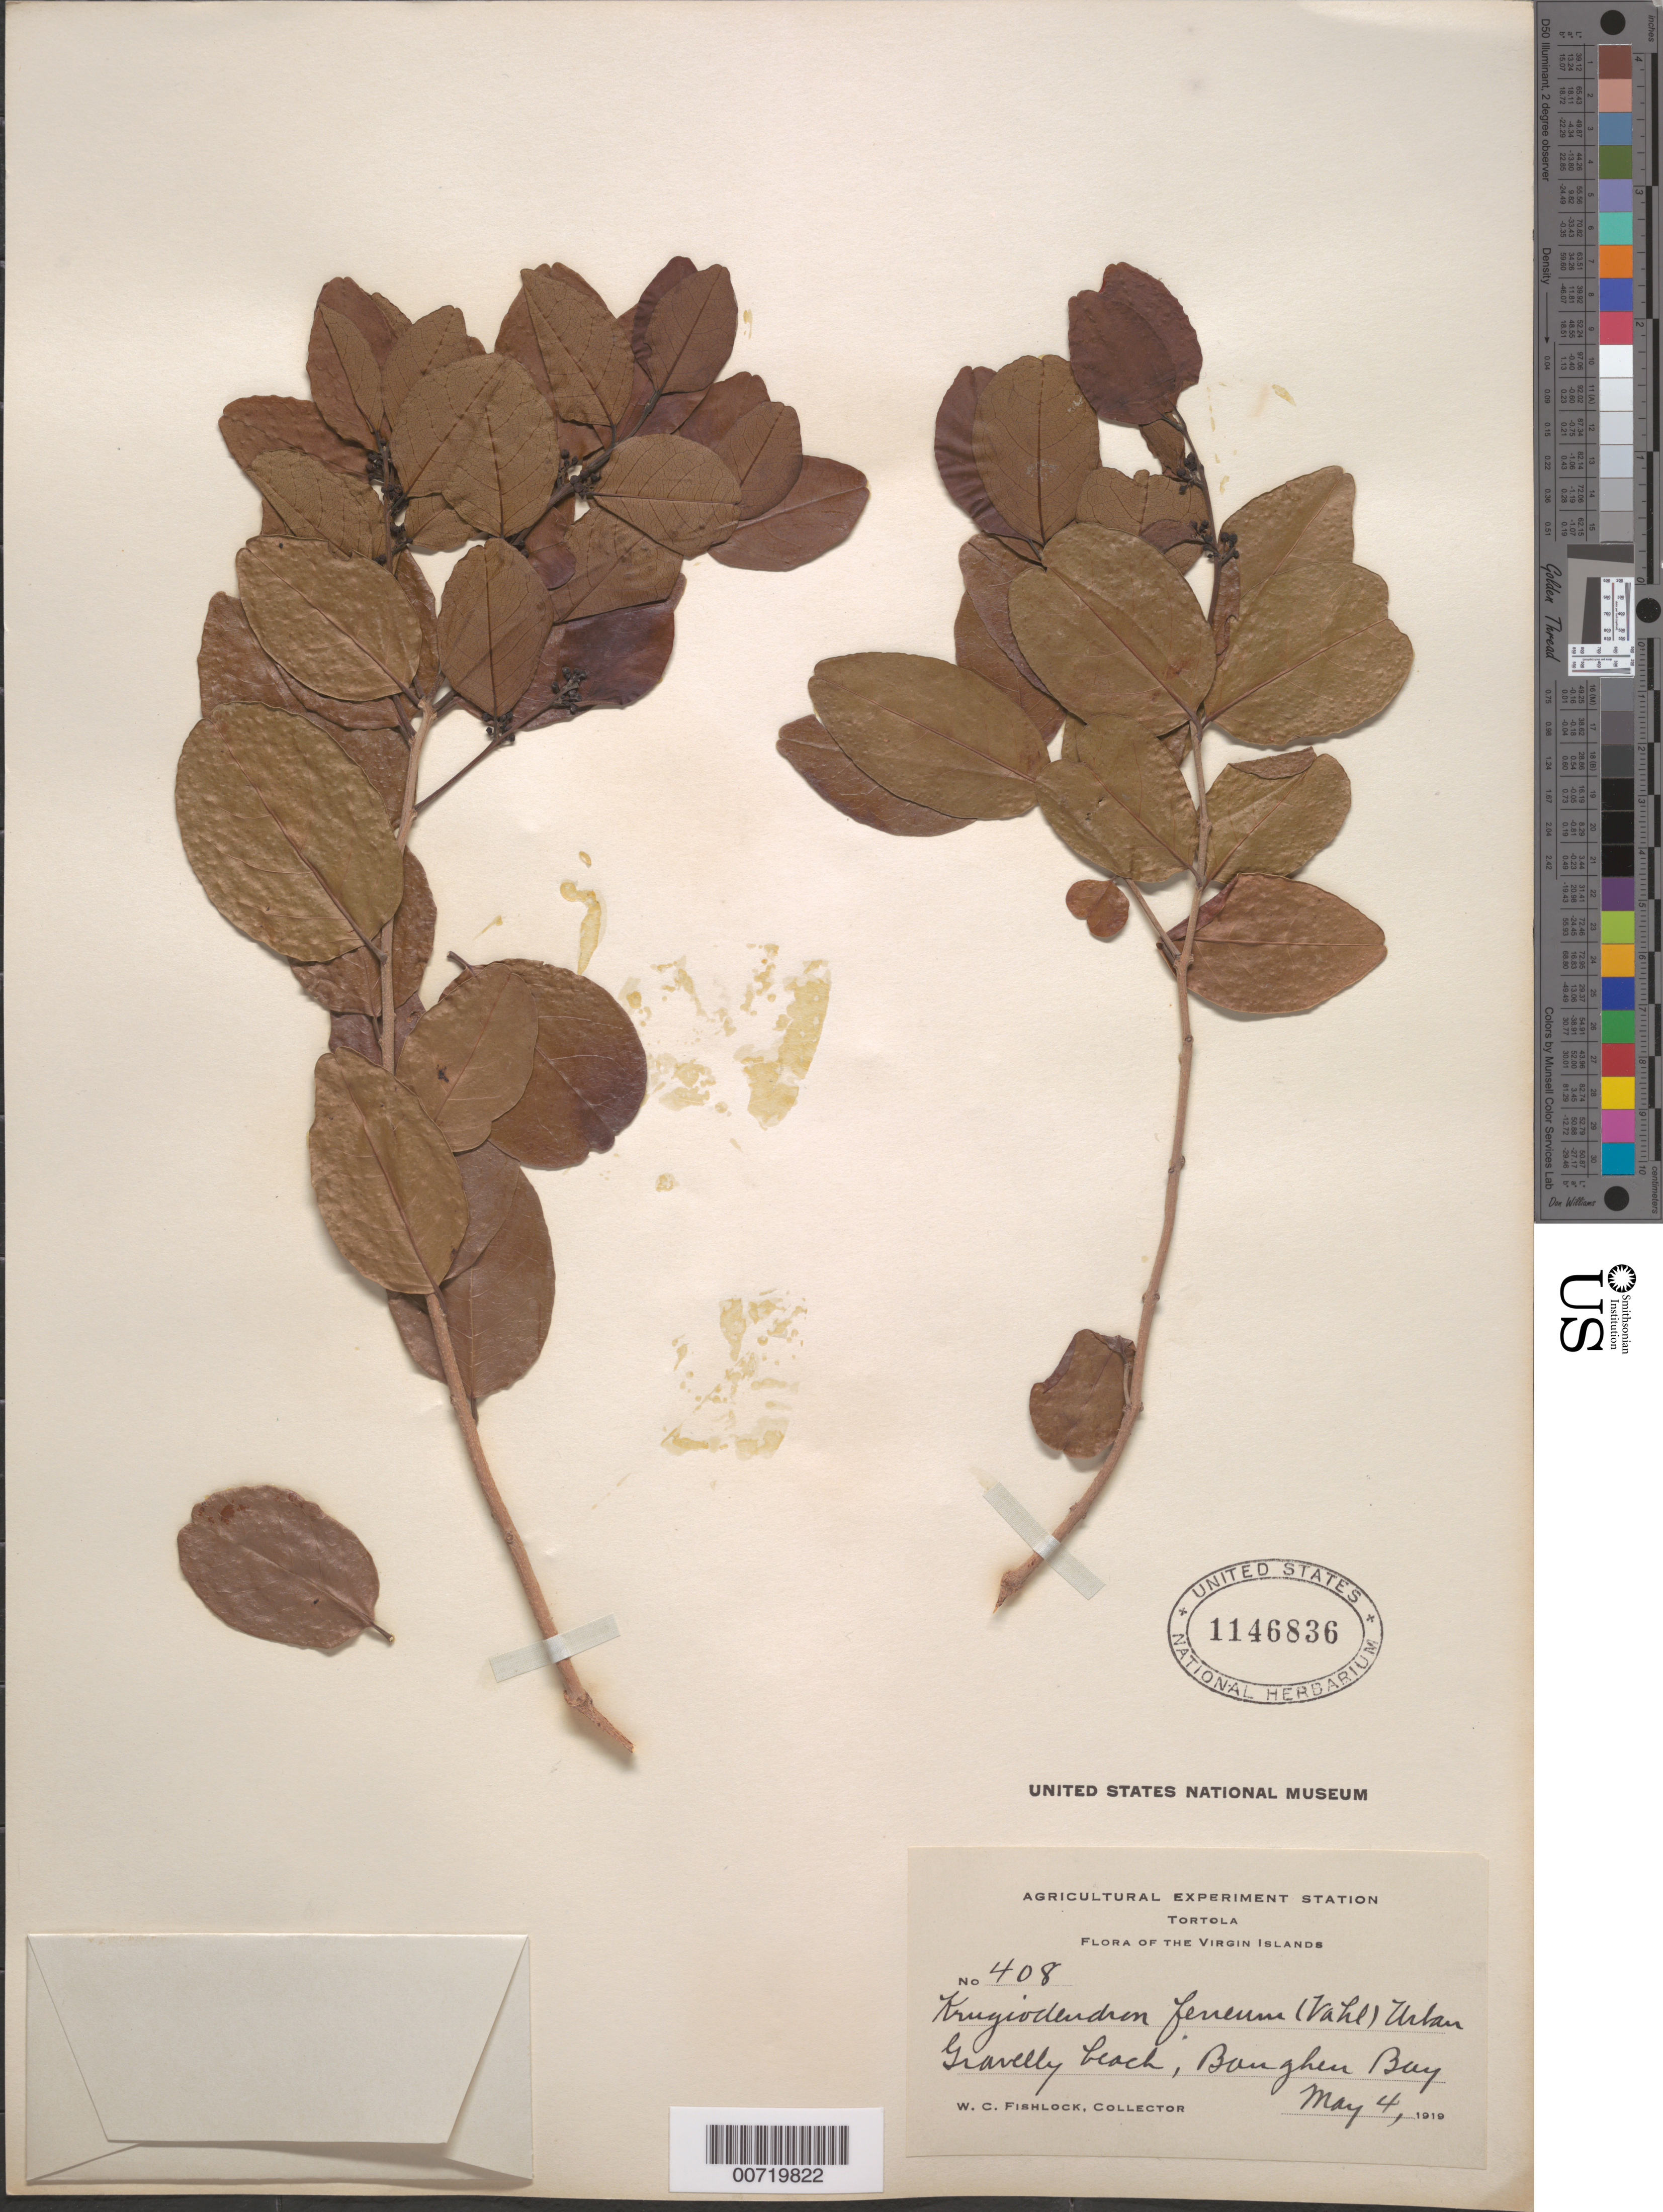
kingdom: Plantae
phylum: Tracheophyta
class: Magnoliopsida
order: Rosales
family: Rhamnaceae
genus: Krugiodendron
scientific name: Krugiodendron ferreum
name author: (Vahl) Urb.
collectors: W. Fishlock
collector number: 408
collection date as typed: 04 May 1919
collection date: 1919-05-04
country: British Virgin Islands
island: Tortola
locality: Banghen Bay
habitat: Gravelly beach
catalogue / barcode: US 1146836